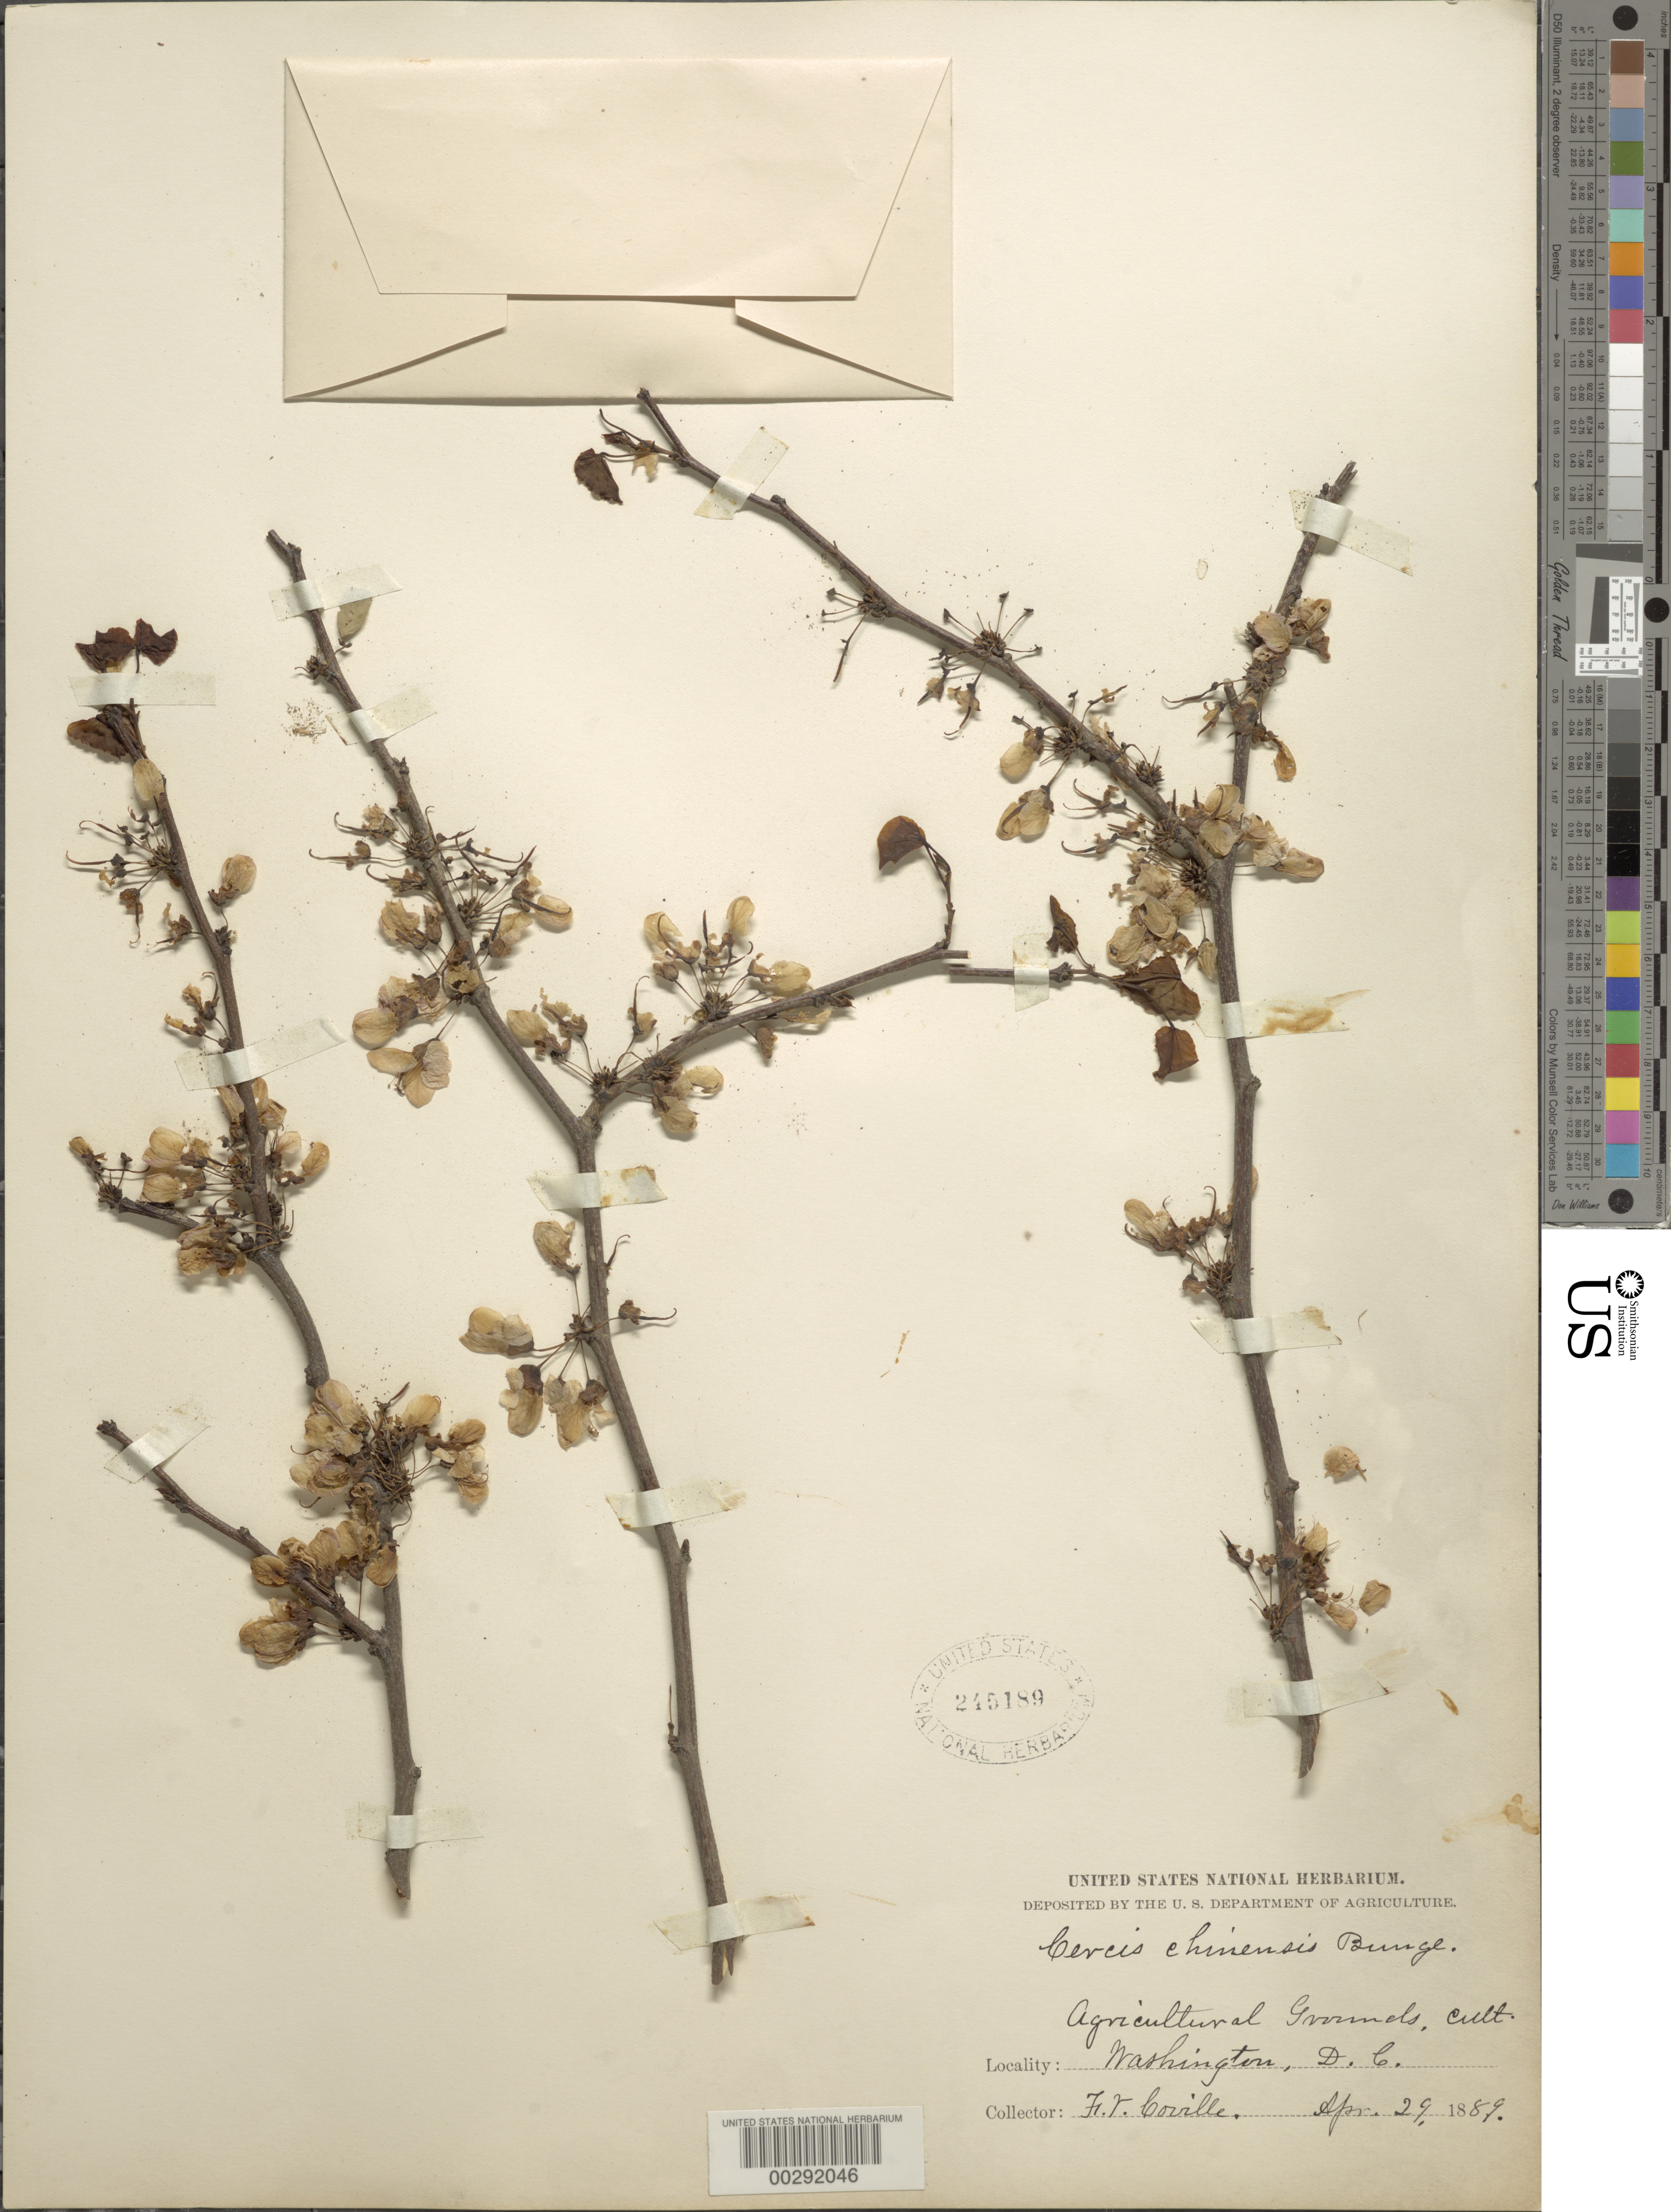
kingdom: Plantae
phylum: Tracheophyta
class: Magnoliopsida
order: Fabales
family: Fabaceae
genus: Cercis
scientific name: Cercis chinensis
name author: Bunge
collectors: F. V. Coville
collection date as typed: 29 Apr 1889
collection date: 1889-04-29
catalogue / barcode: US 245189